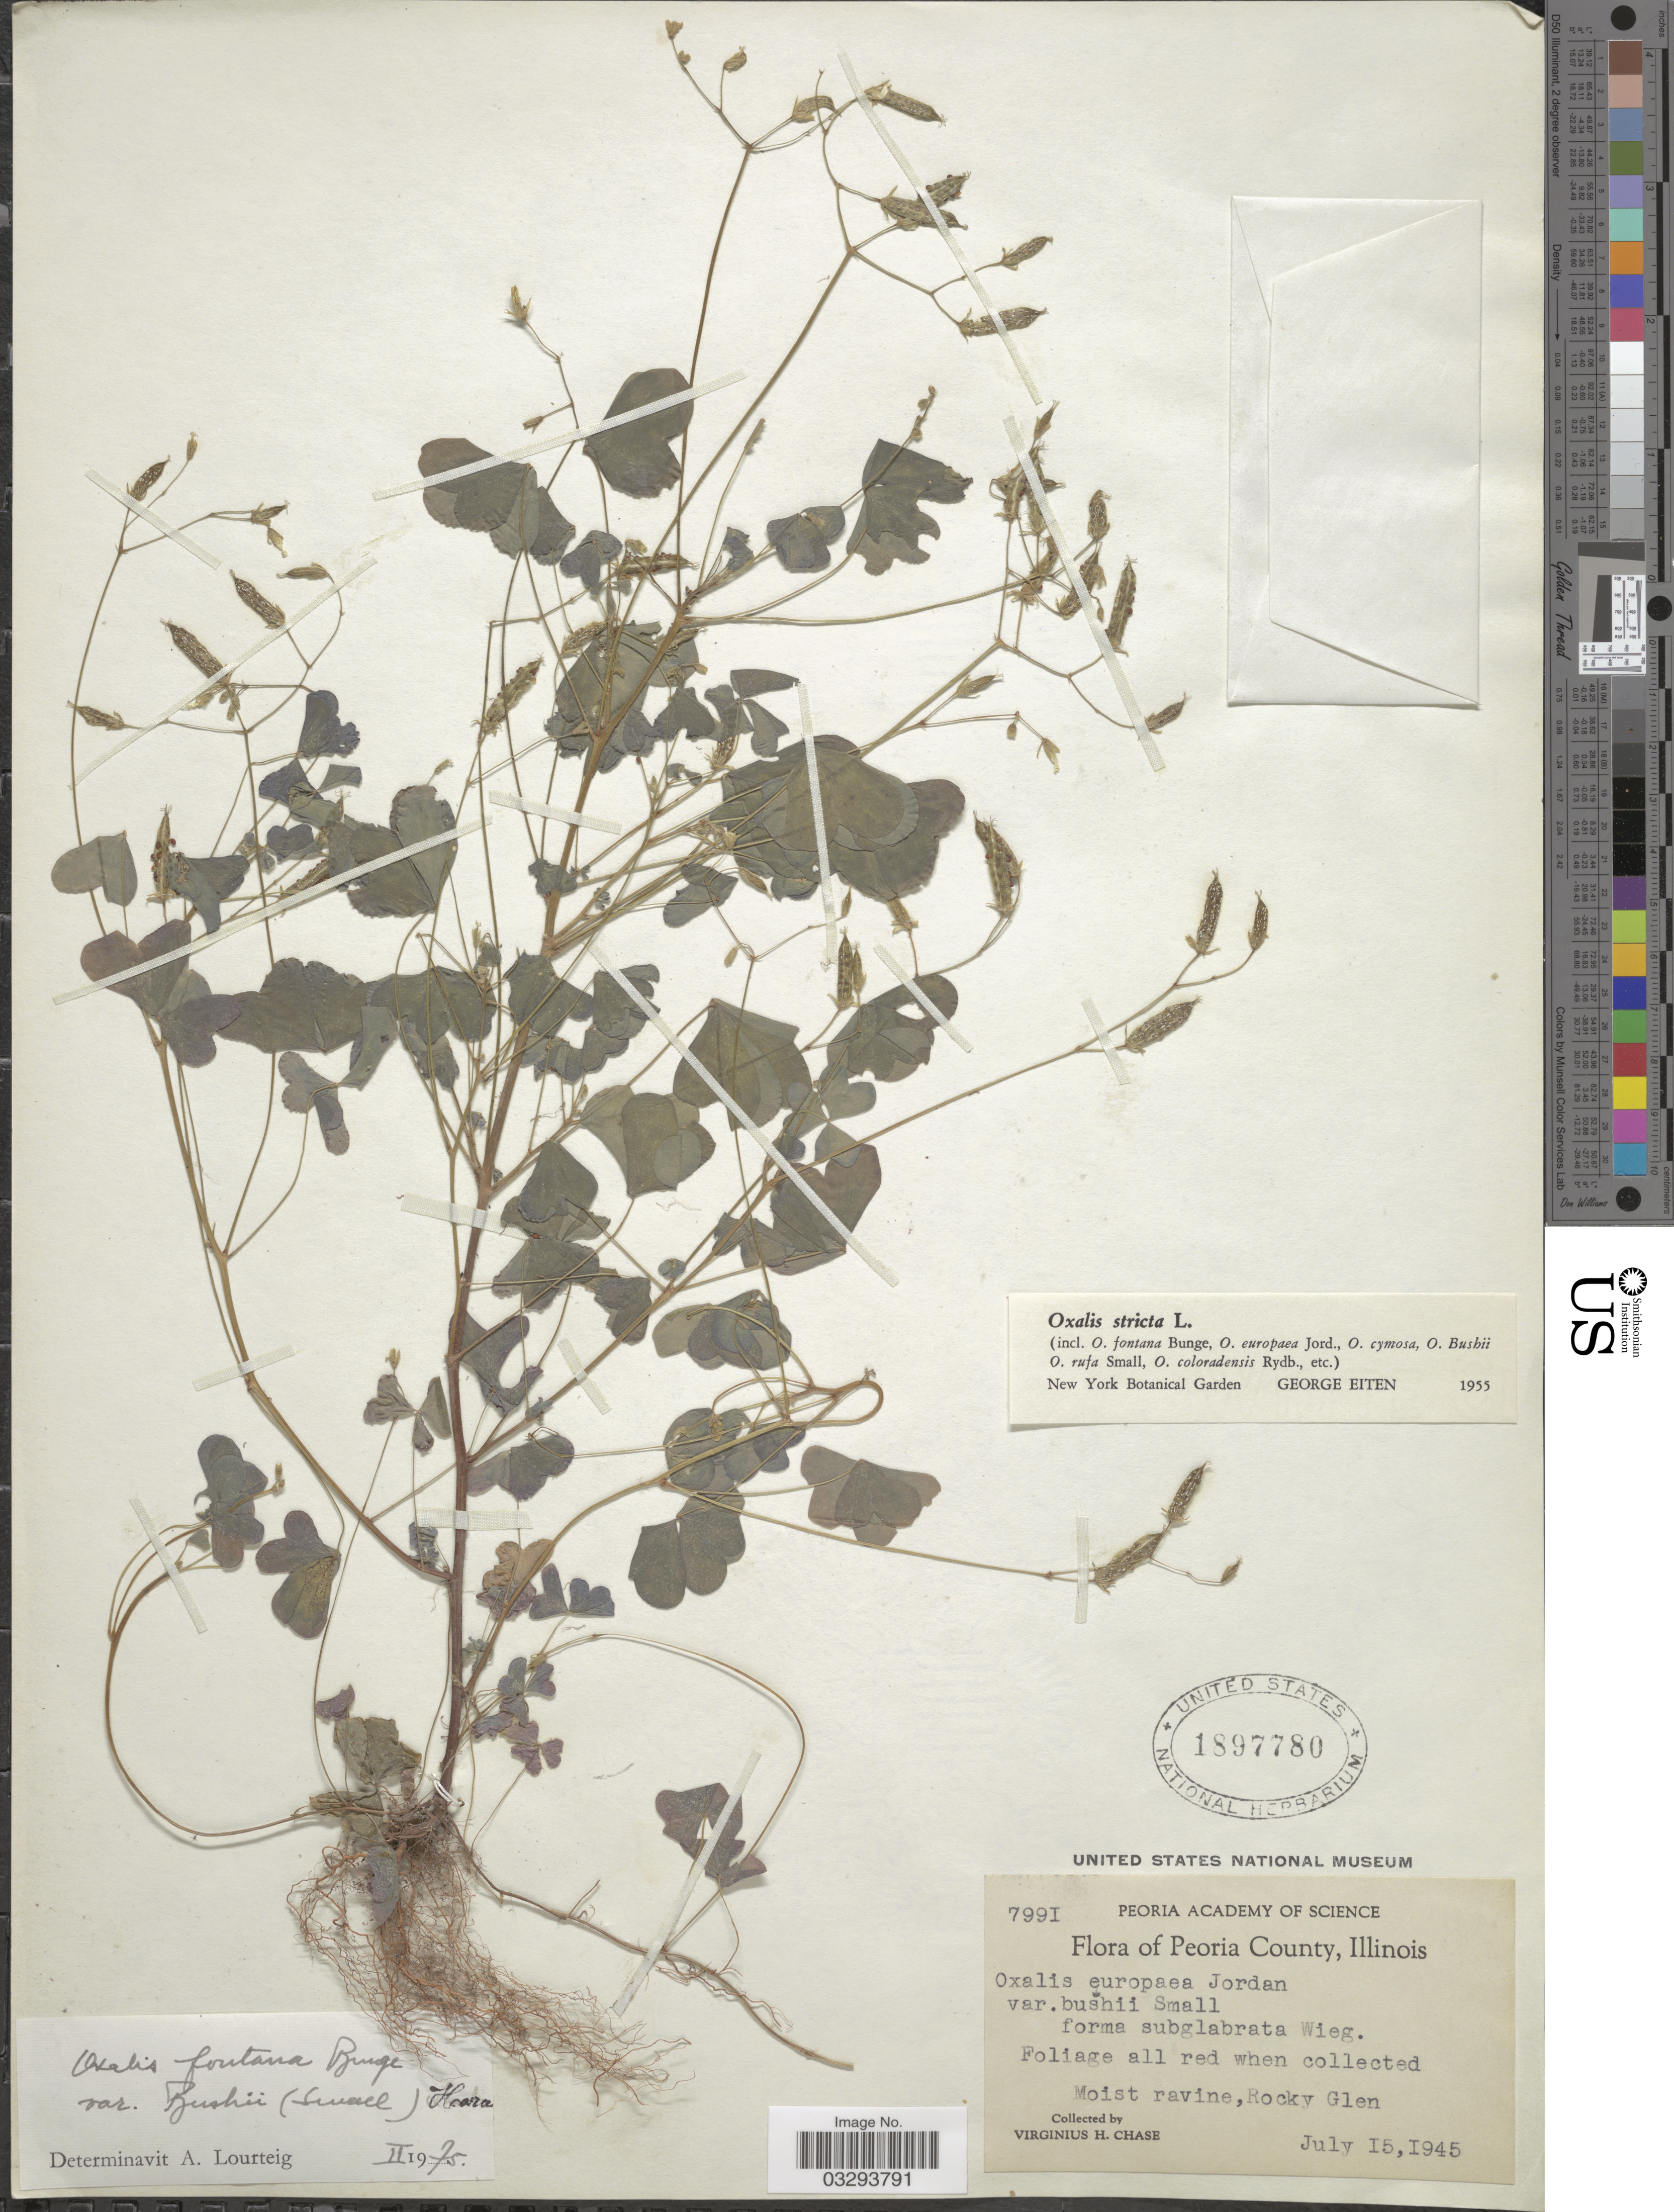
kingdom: Plantae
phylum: Tracheophyta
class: Magnoliopsida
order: Oxalidales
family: Oxalidaceae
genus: Oxalis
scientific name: Oxalis fontana var. bushii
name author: (Small) H. Hara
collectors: V. H. Chase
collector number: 7991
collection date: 1945-07-15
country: United States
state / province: Illinois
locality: Peoria County. Moist ravine, Rocky Glen.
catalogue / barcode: US 1897780